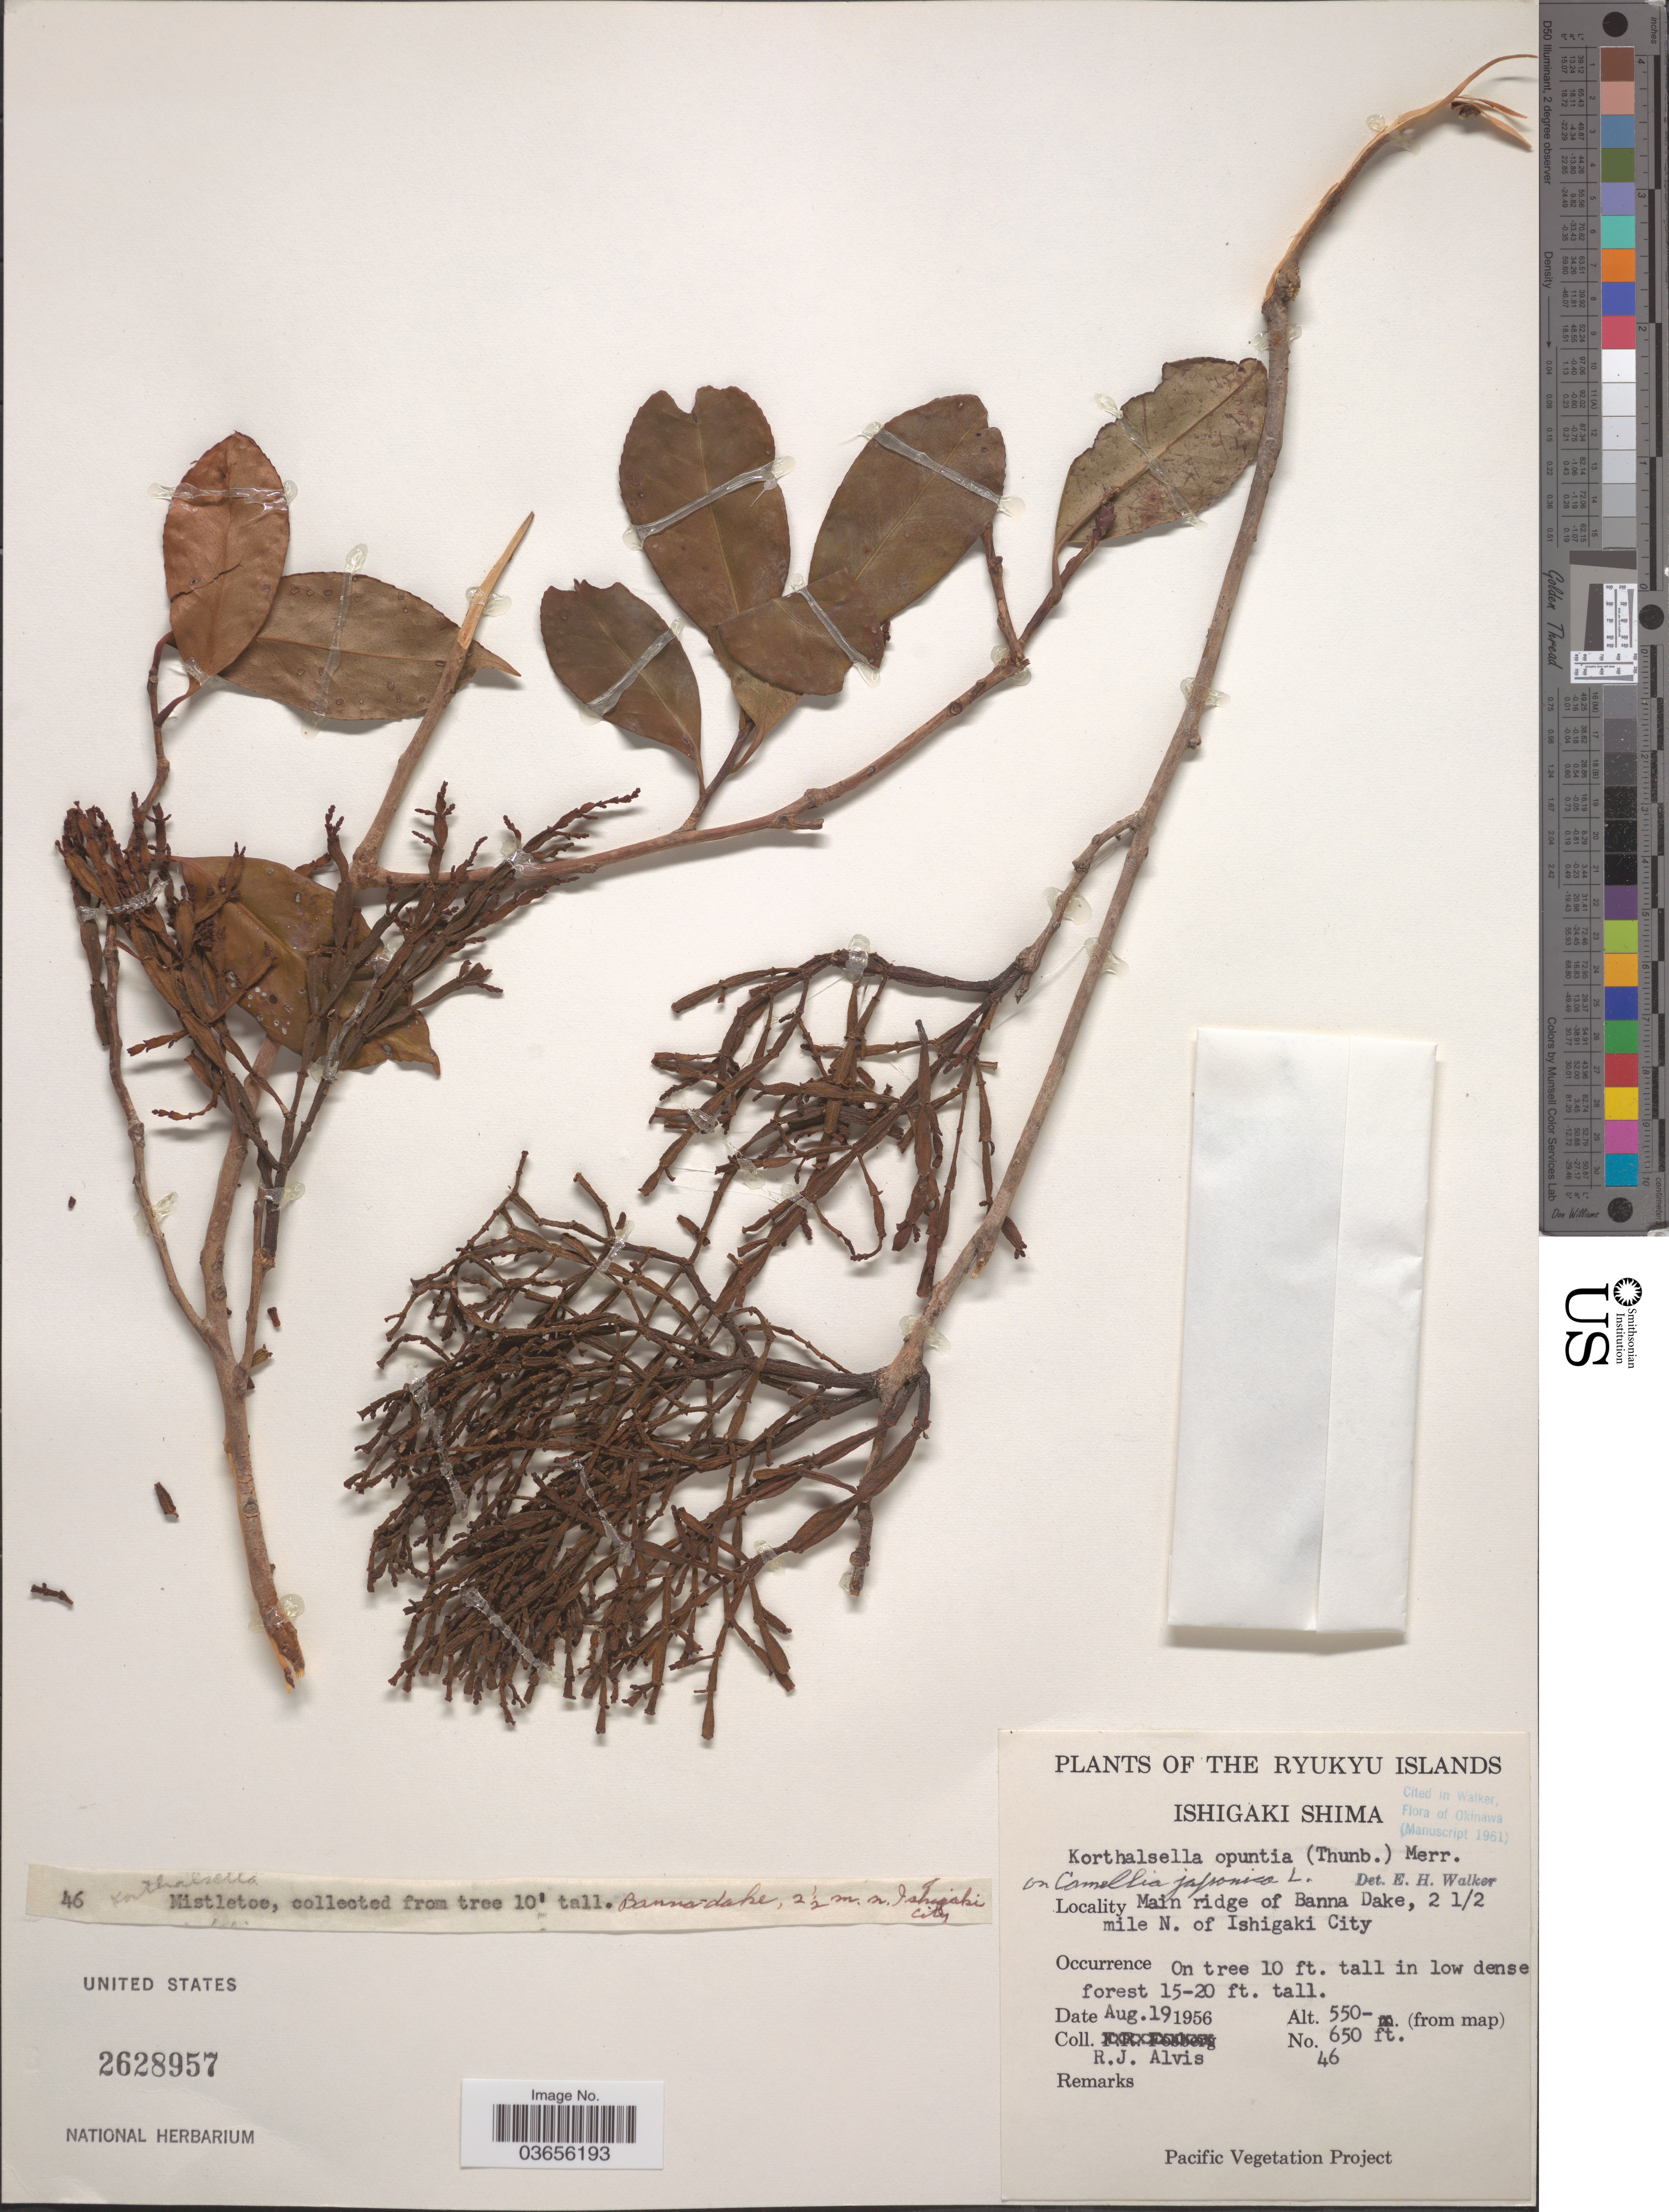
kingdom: Plantae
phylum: Tracheophyta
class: Magnoliopsida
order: Santalales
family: Viscaceae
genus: Korthalsella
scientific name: Korthalsella opuntia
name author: (Thunb.) Merr.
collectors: R. Alvis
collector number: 46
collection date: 1956-08-19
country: Japan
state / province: Okinawa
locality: The Ryukyu Islands. Ishigaki Shima. Main ridge of Banna Dake, 2 1/2 mile N. of Ishigaki City.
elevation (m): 168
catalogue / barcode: US 2628957